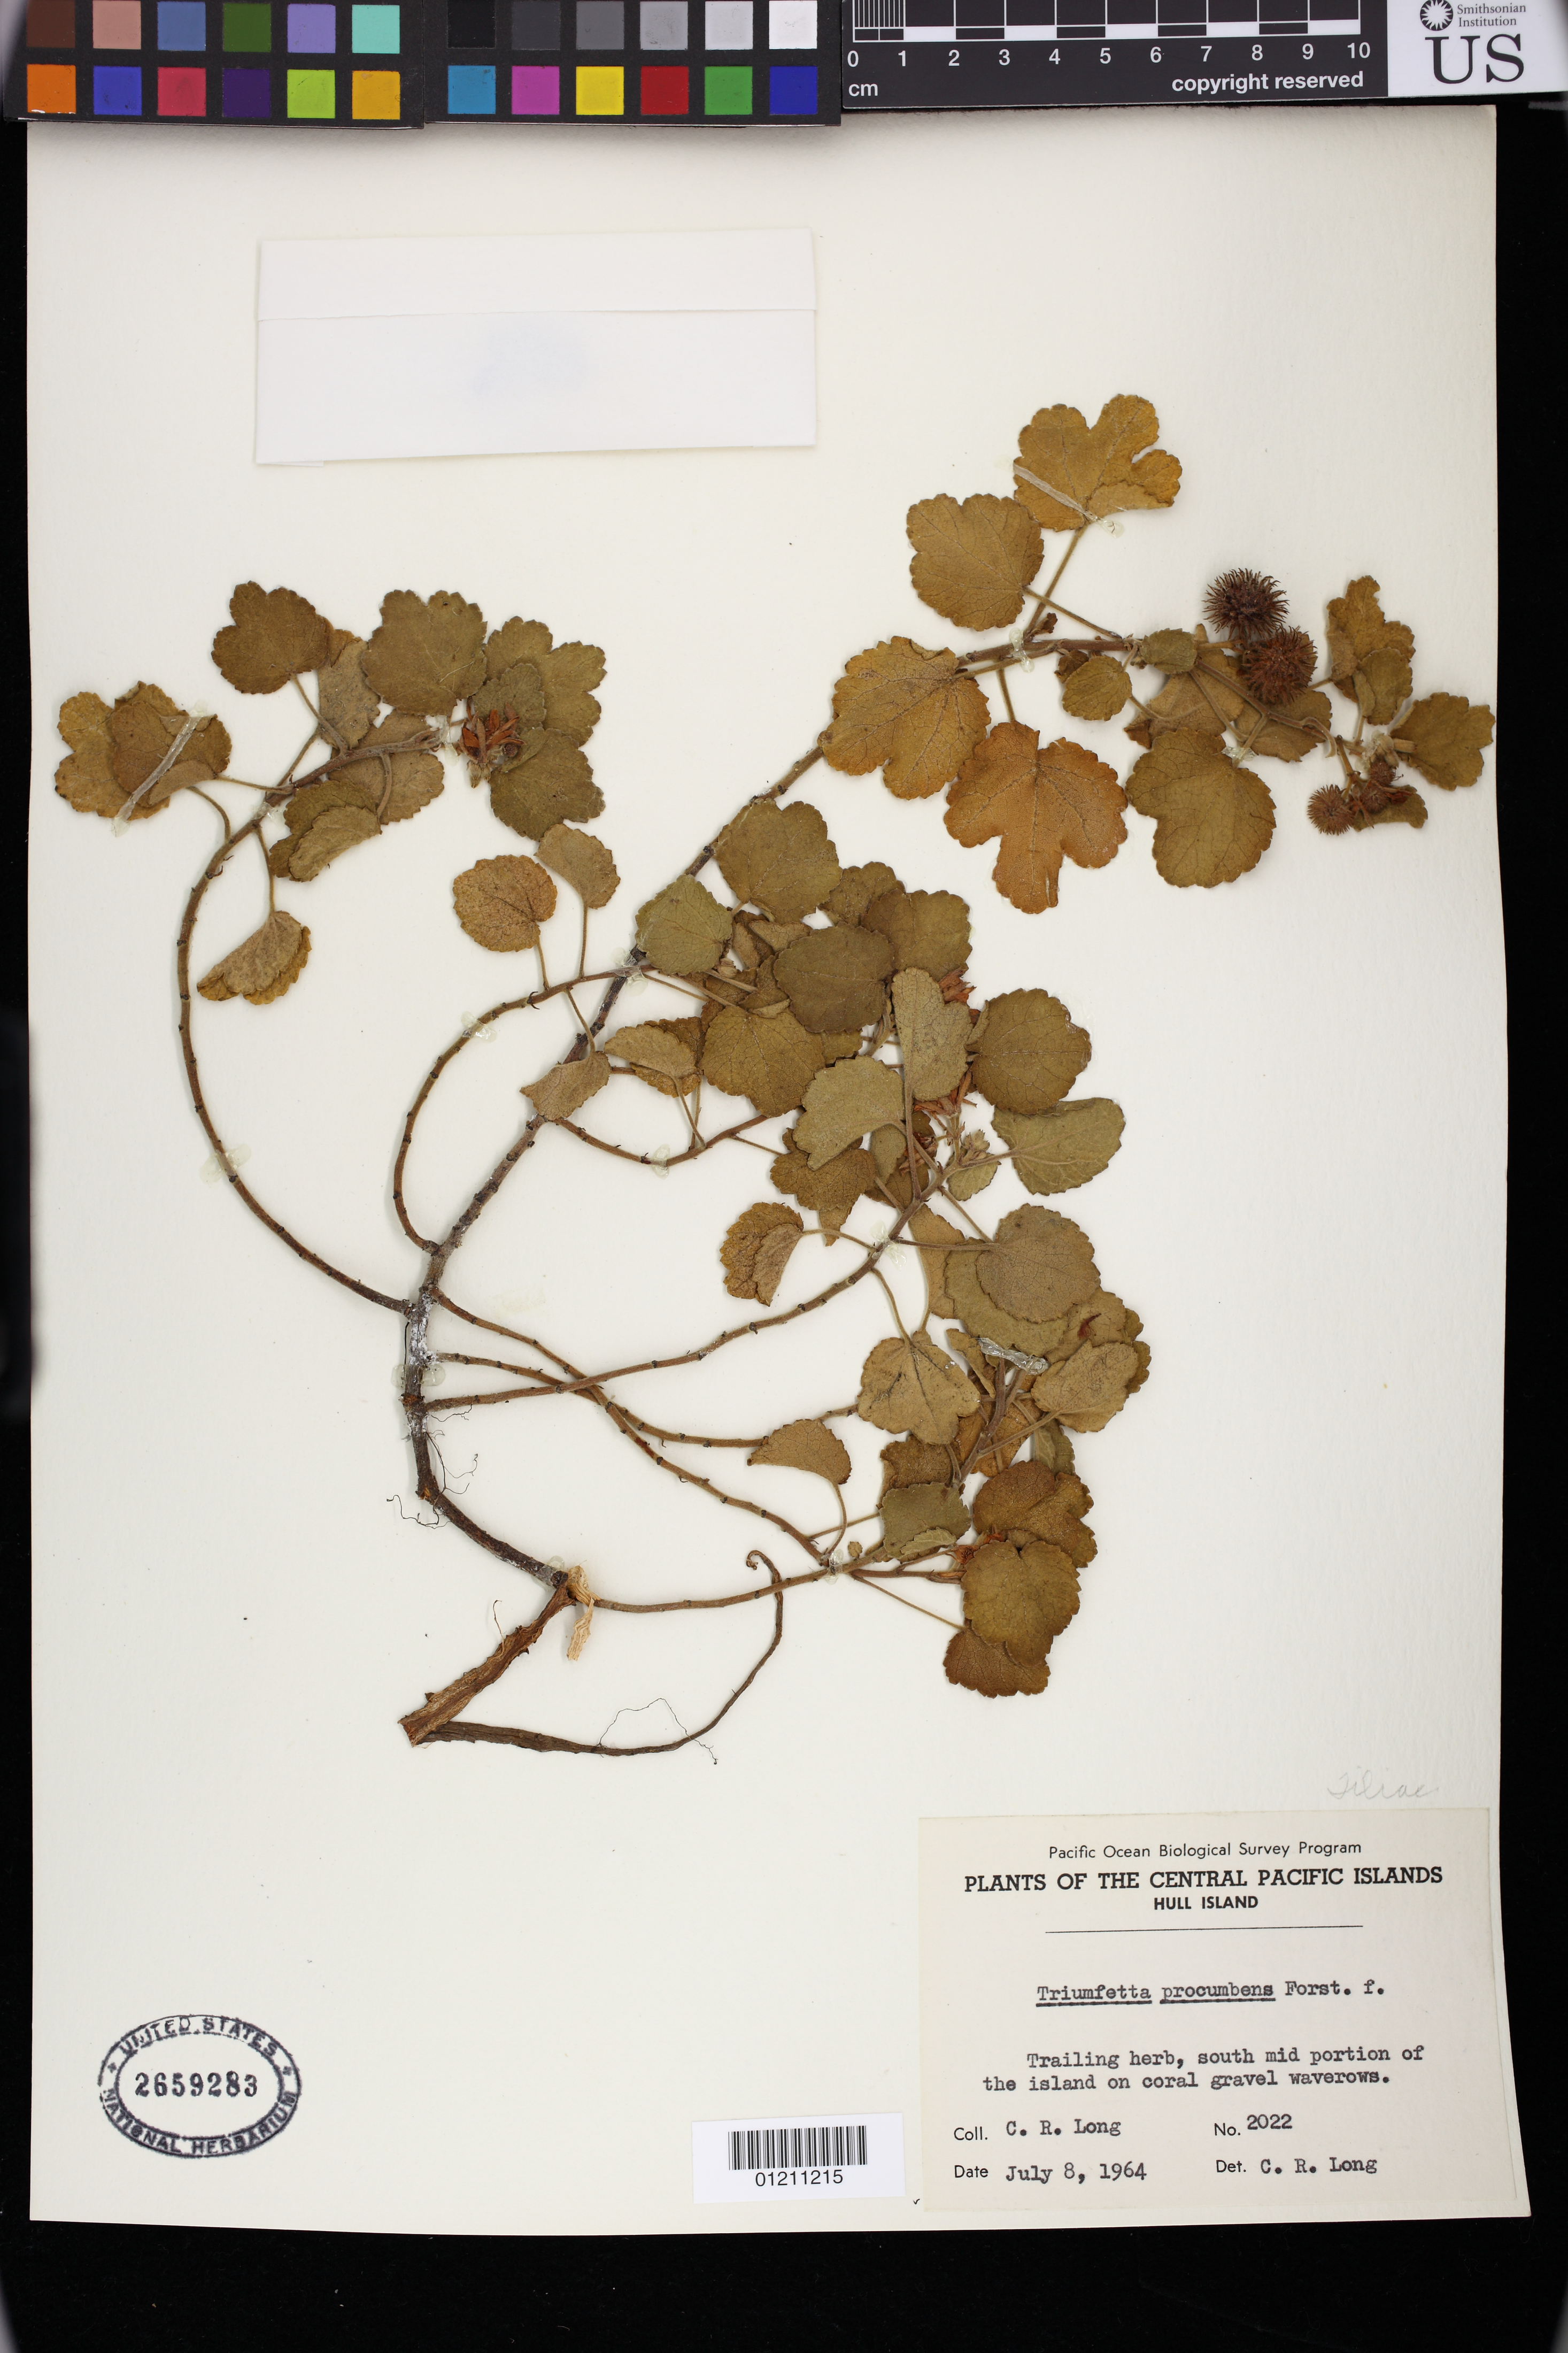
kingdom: Plantae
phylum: Tracheophyta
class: Magnoliopsida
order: Malvales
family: Malvaceae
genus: Triumfetta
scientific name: Triumfetta procumbens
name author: G. Forst.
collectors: C. R. Long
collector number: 2022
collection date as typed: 07 Aug 1964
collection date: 1964-08-07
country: Kiribati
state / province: Phoenix Islands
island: Orona [Hull] Atoll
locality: Hull Island, south mid portion of the island on coral gravel waverows.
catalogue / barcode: US 2659283